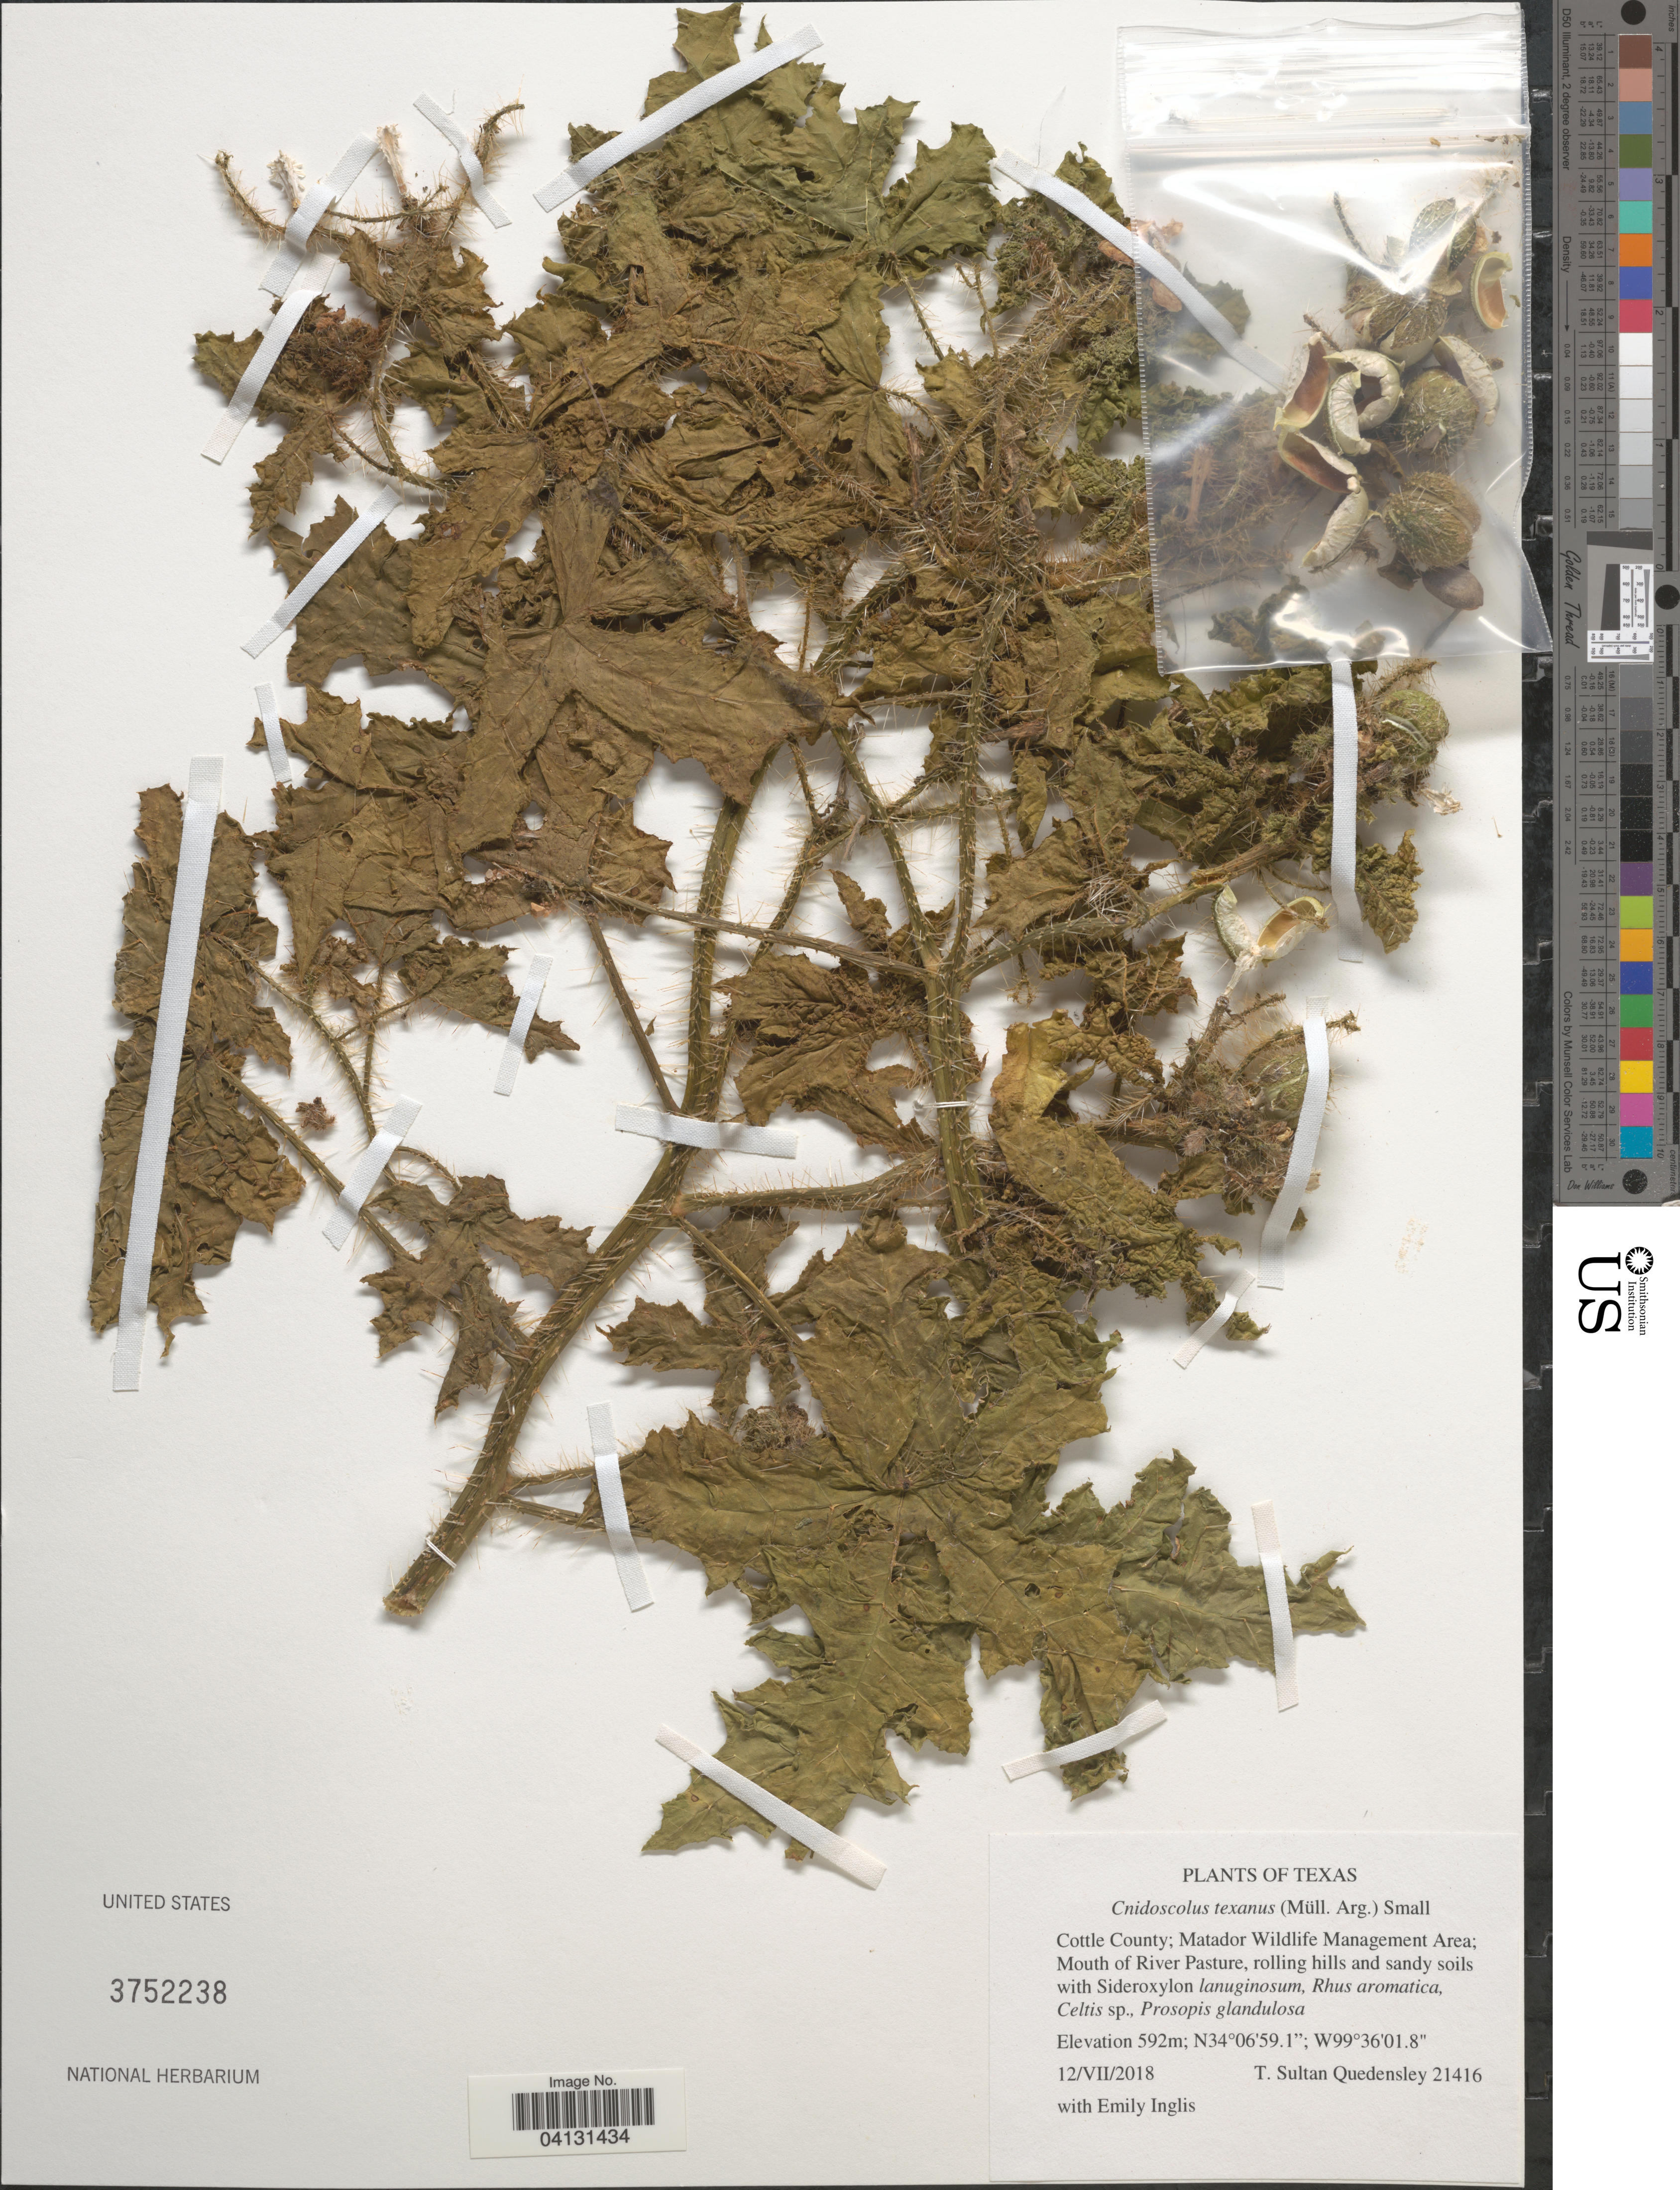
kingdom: Plantae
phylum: Tracheophyta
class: Magnoliopsida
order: Malpighiales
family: Euphorbiaceae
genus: Cnidoscolus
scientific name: Cnidoscolus texanus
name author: (Müll. Arg.) Small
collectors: T. S. Quedensley & E. Inglis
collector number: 21416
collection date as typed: Transcribed d/m/y: 12/7/2018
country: United States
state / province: Texas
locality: Cottle County; Matador Wildlife Management Area; Mouth of River Pasture.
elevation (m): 592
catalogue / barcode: US 3752238